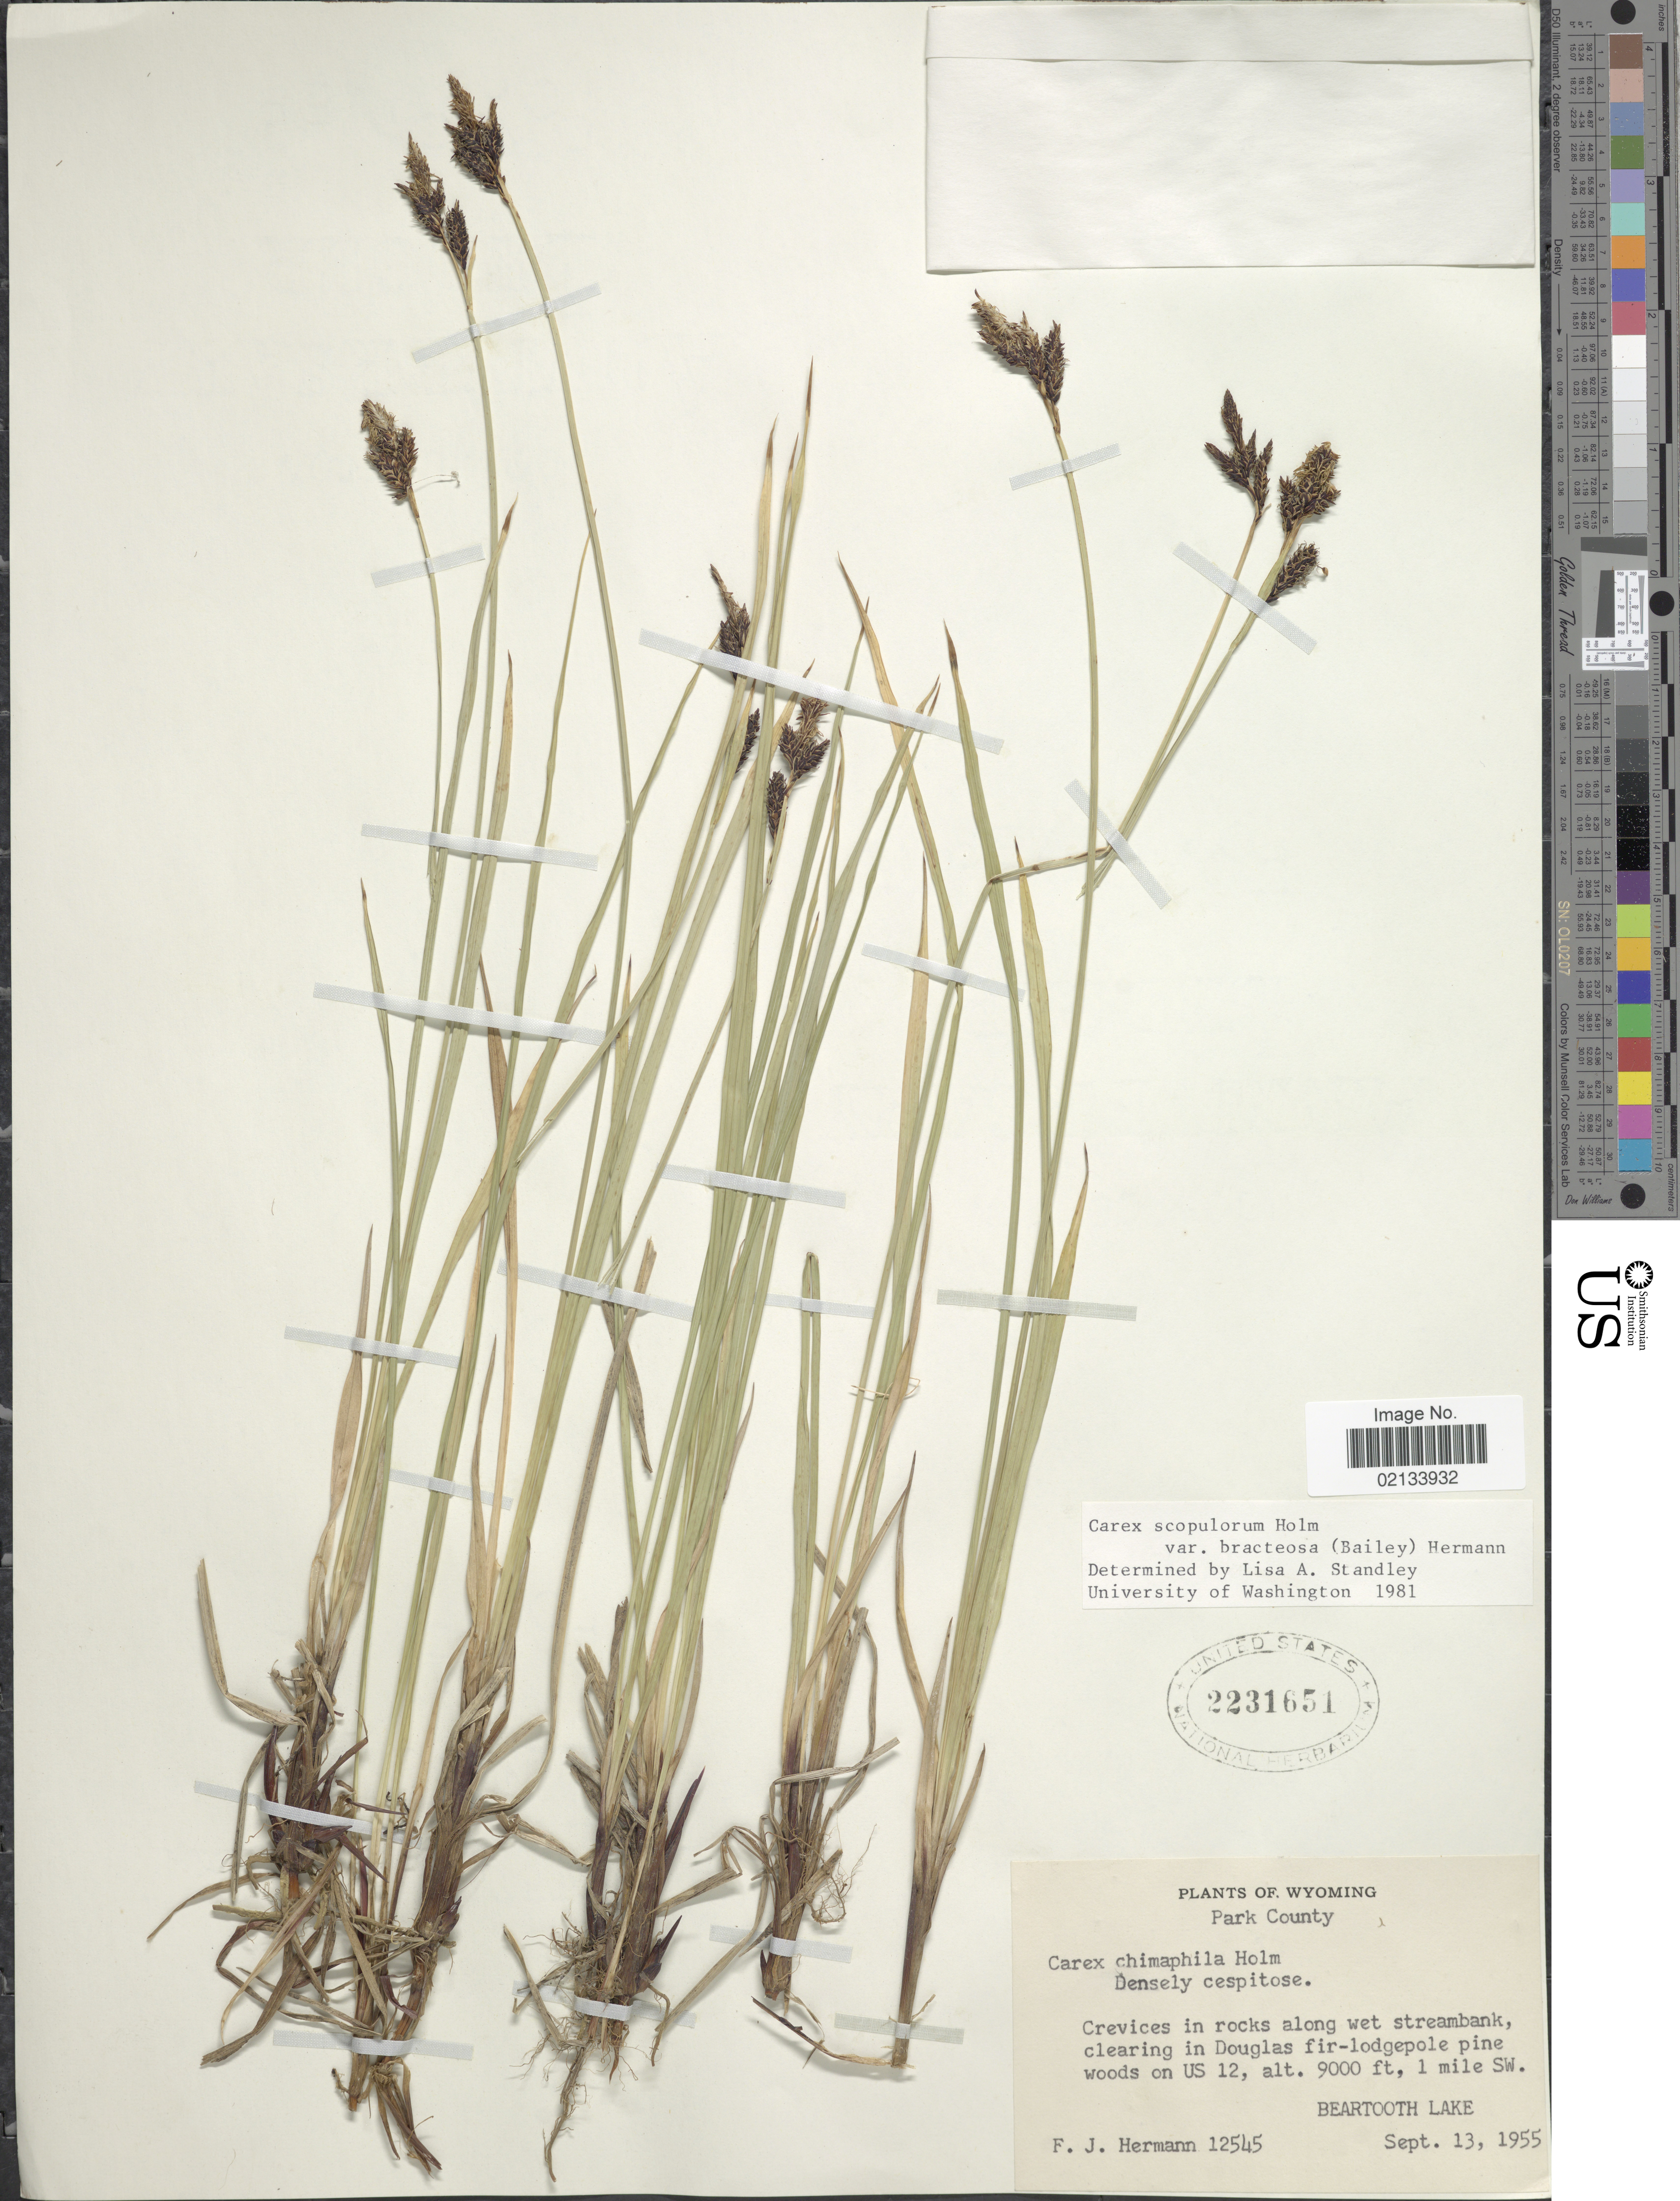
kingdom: Plantae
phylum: Tracheophyta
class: Liliopsida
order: Poales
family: Cyperaceae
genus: Carex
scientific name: Carex scopulorum var. bracteosa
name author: (L.H. Bailey) F.J. Herm.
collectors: F. J. Hermann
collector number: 12545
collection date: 1955-09-13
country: United States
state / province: Wyoming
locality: Park County, crevices in rocks along wet streambank, clearing in Douglas fir-lodgepole pine woods on US 12, 1 mile SW Beartooth Lake.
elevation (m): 2743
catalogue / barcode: US 2231651